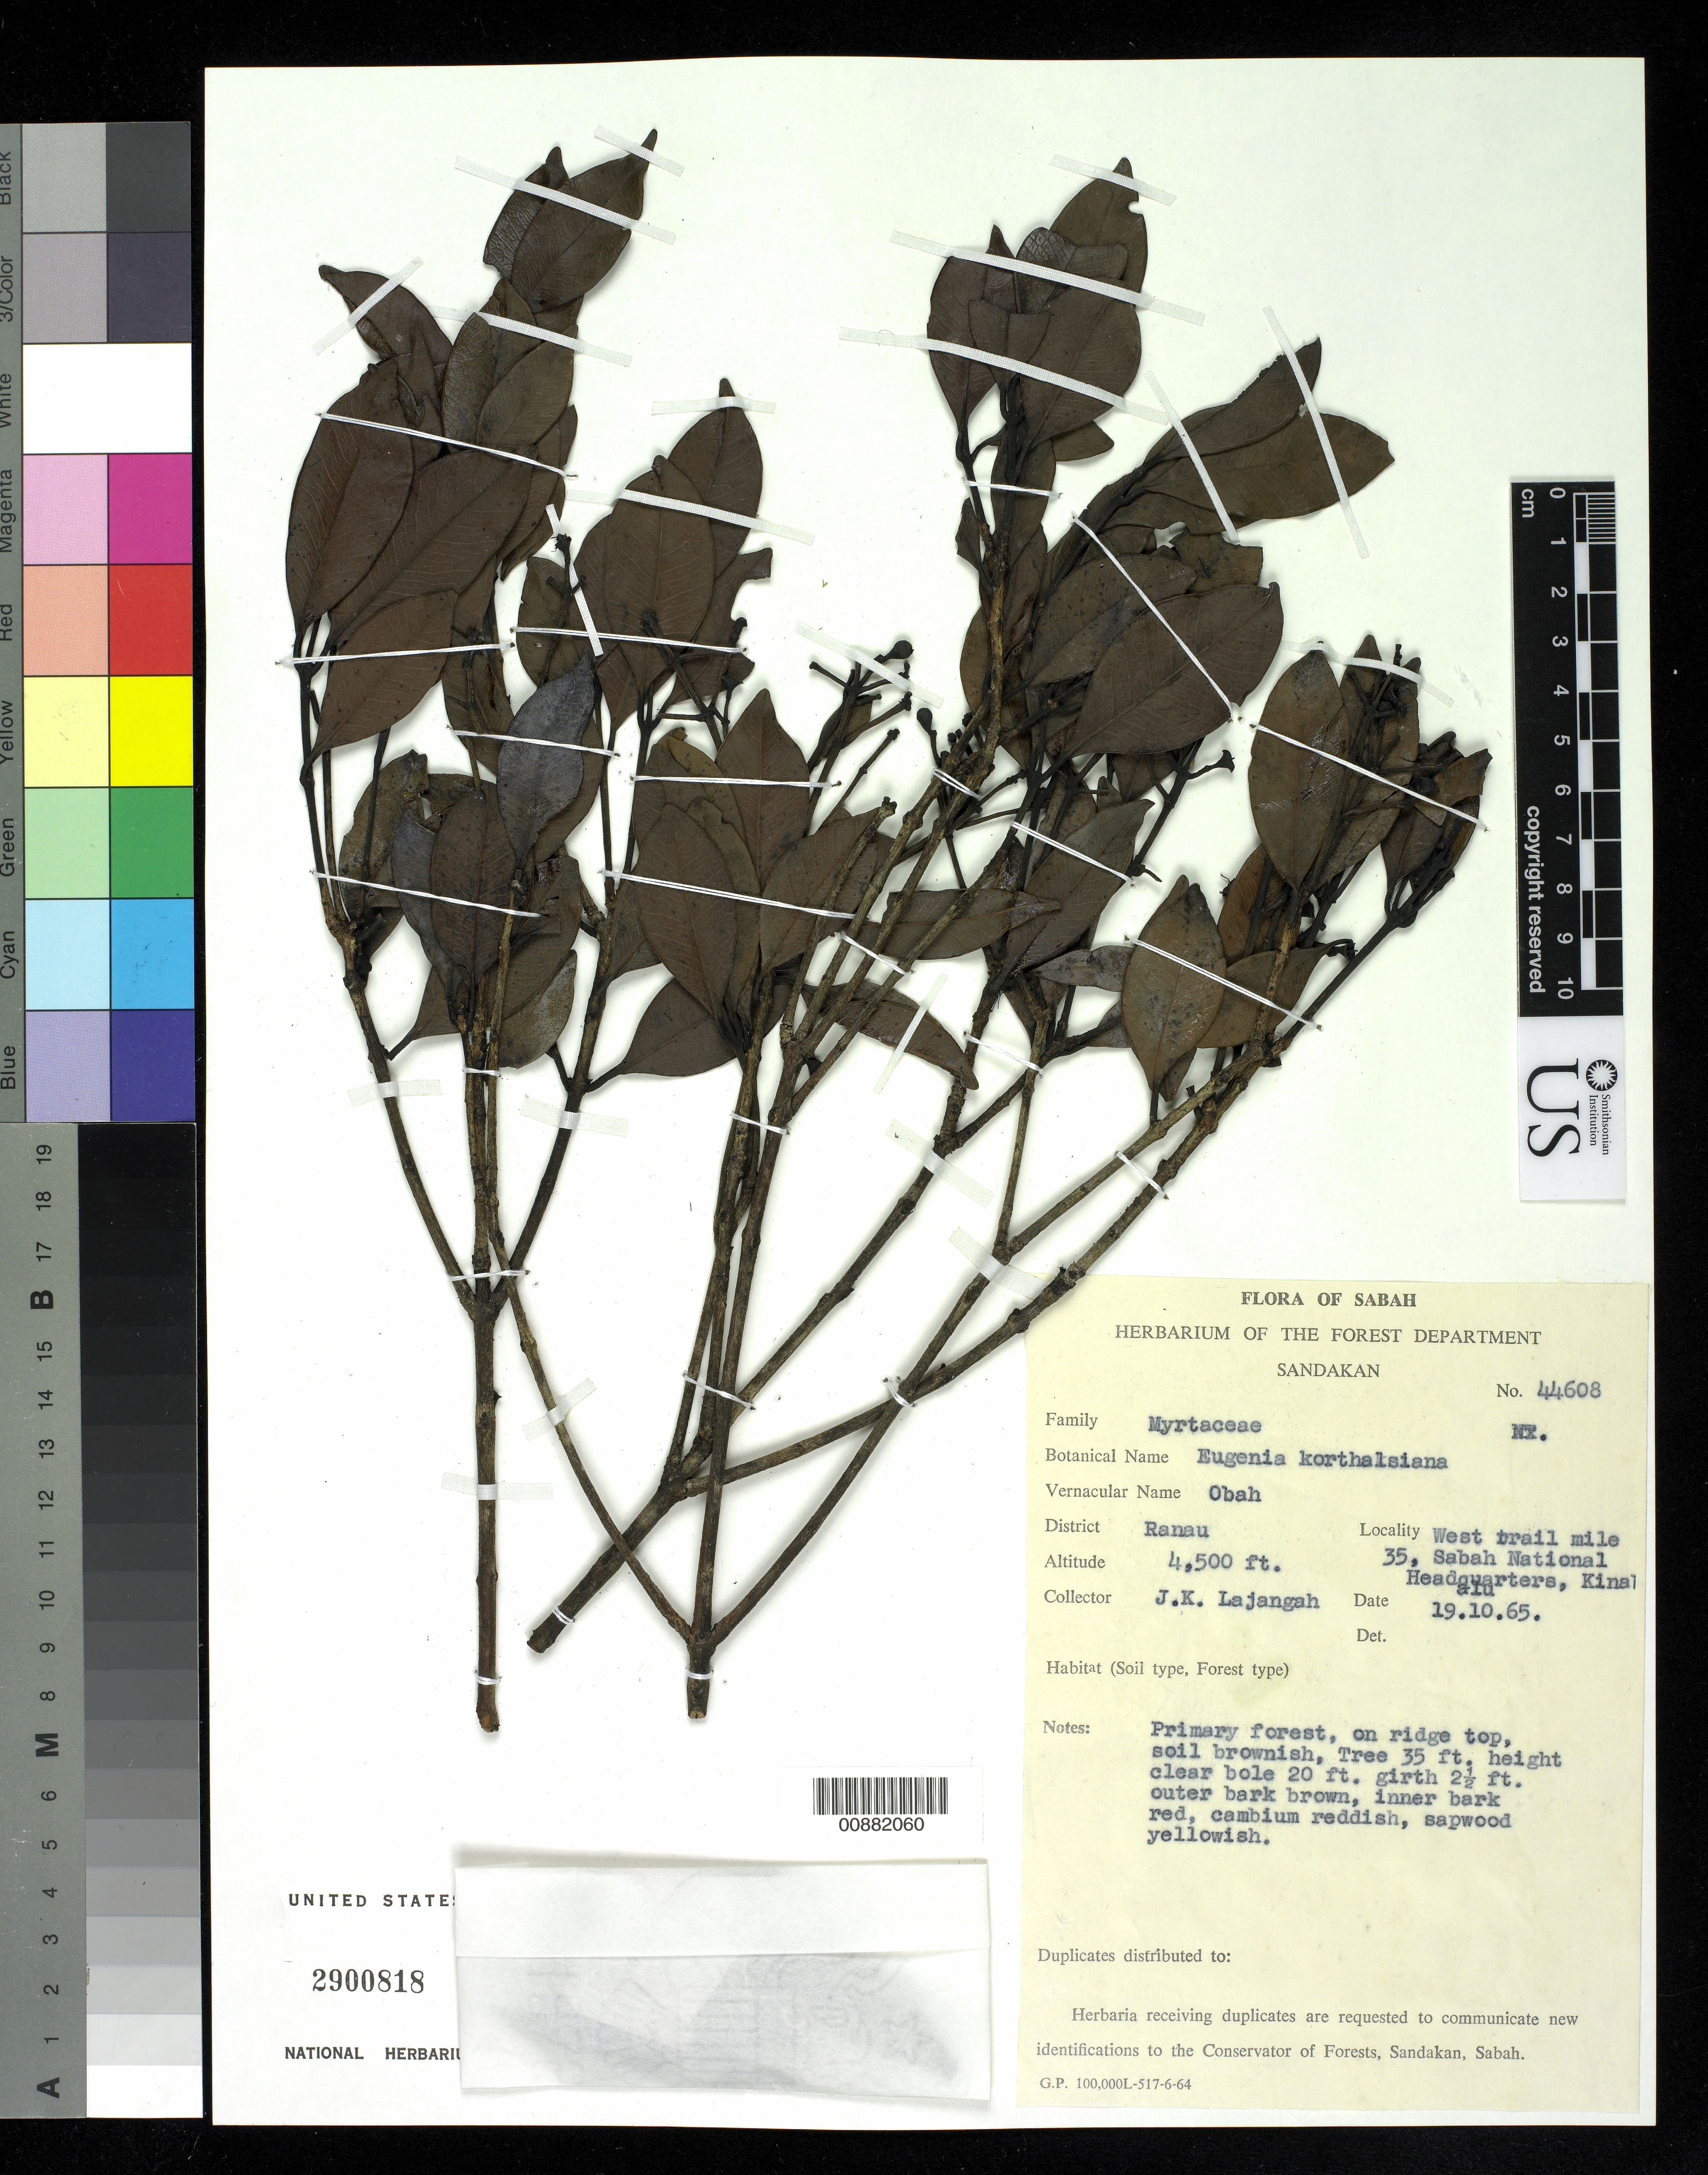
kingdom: Plantae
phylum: Tracheophyta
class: Magnoliopsida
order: Myrtales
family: Myrtaceae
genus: Syzygium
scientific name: Syzygium korthalsianum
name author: (Miq.) Miq.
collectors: W. Meijer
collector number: SAN 44608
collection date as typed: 11 Aug 1965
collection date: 1965-08-11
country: Malaysia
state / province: Sabah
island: Borneo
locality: Sandakan, Mananam Plain, 4 miles N of Kuala Mengakobong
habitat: primay forest, on ridge top, soil brownish.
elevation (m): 1372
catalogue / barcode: US 2900818